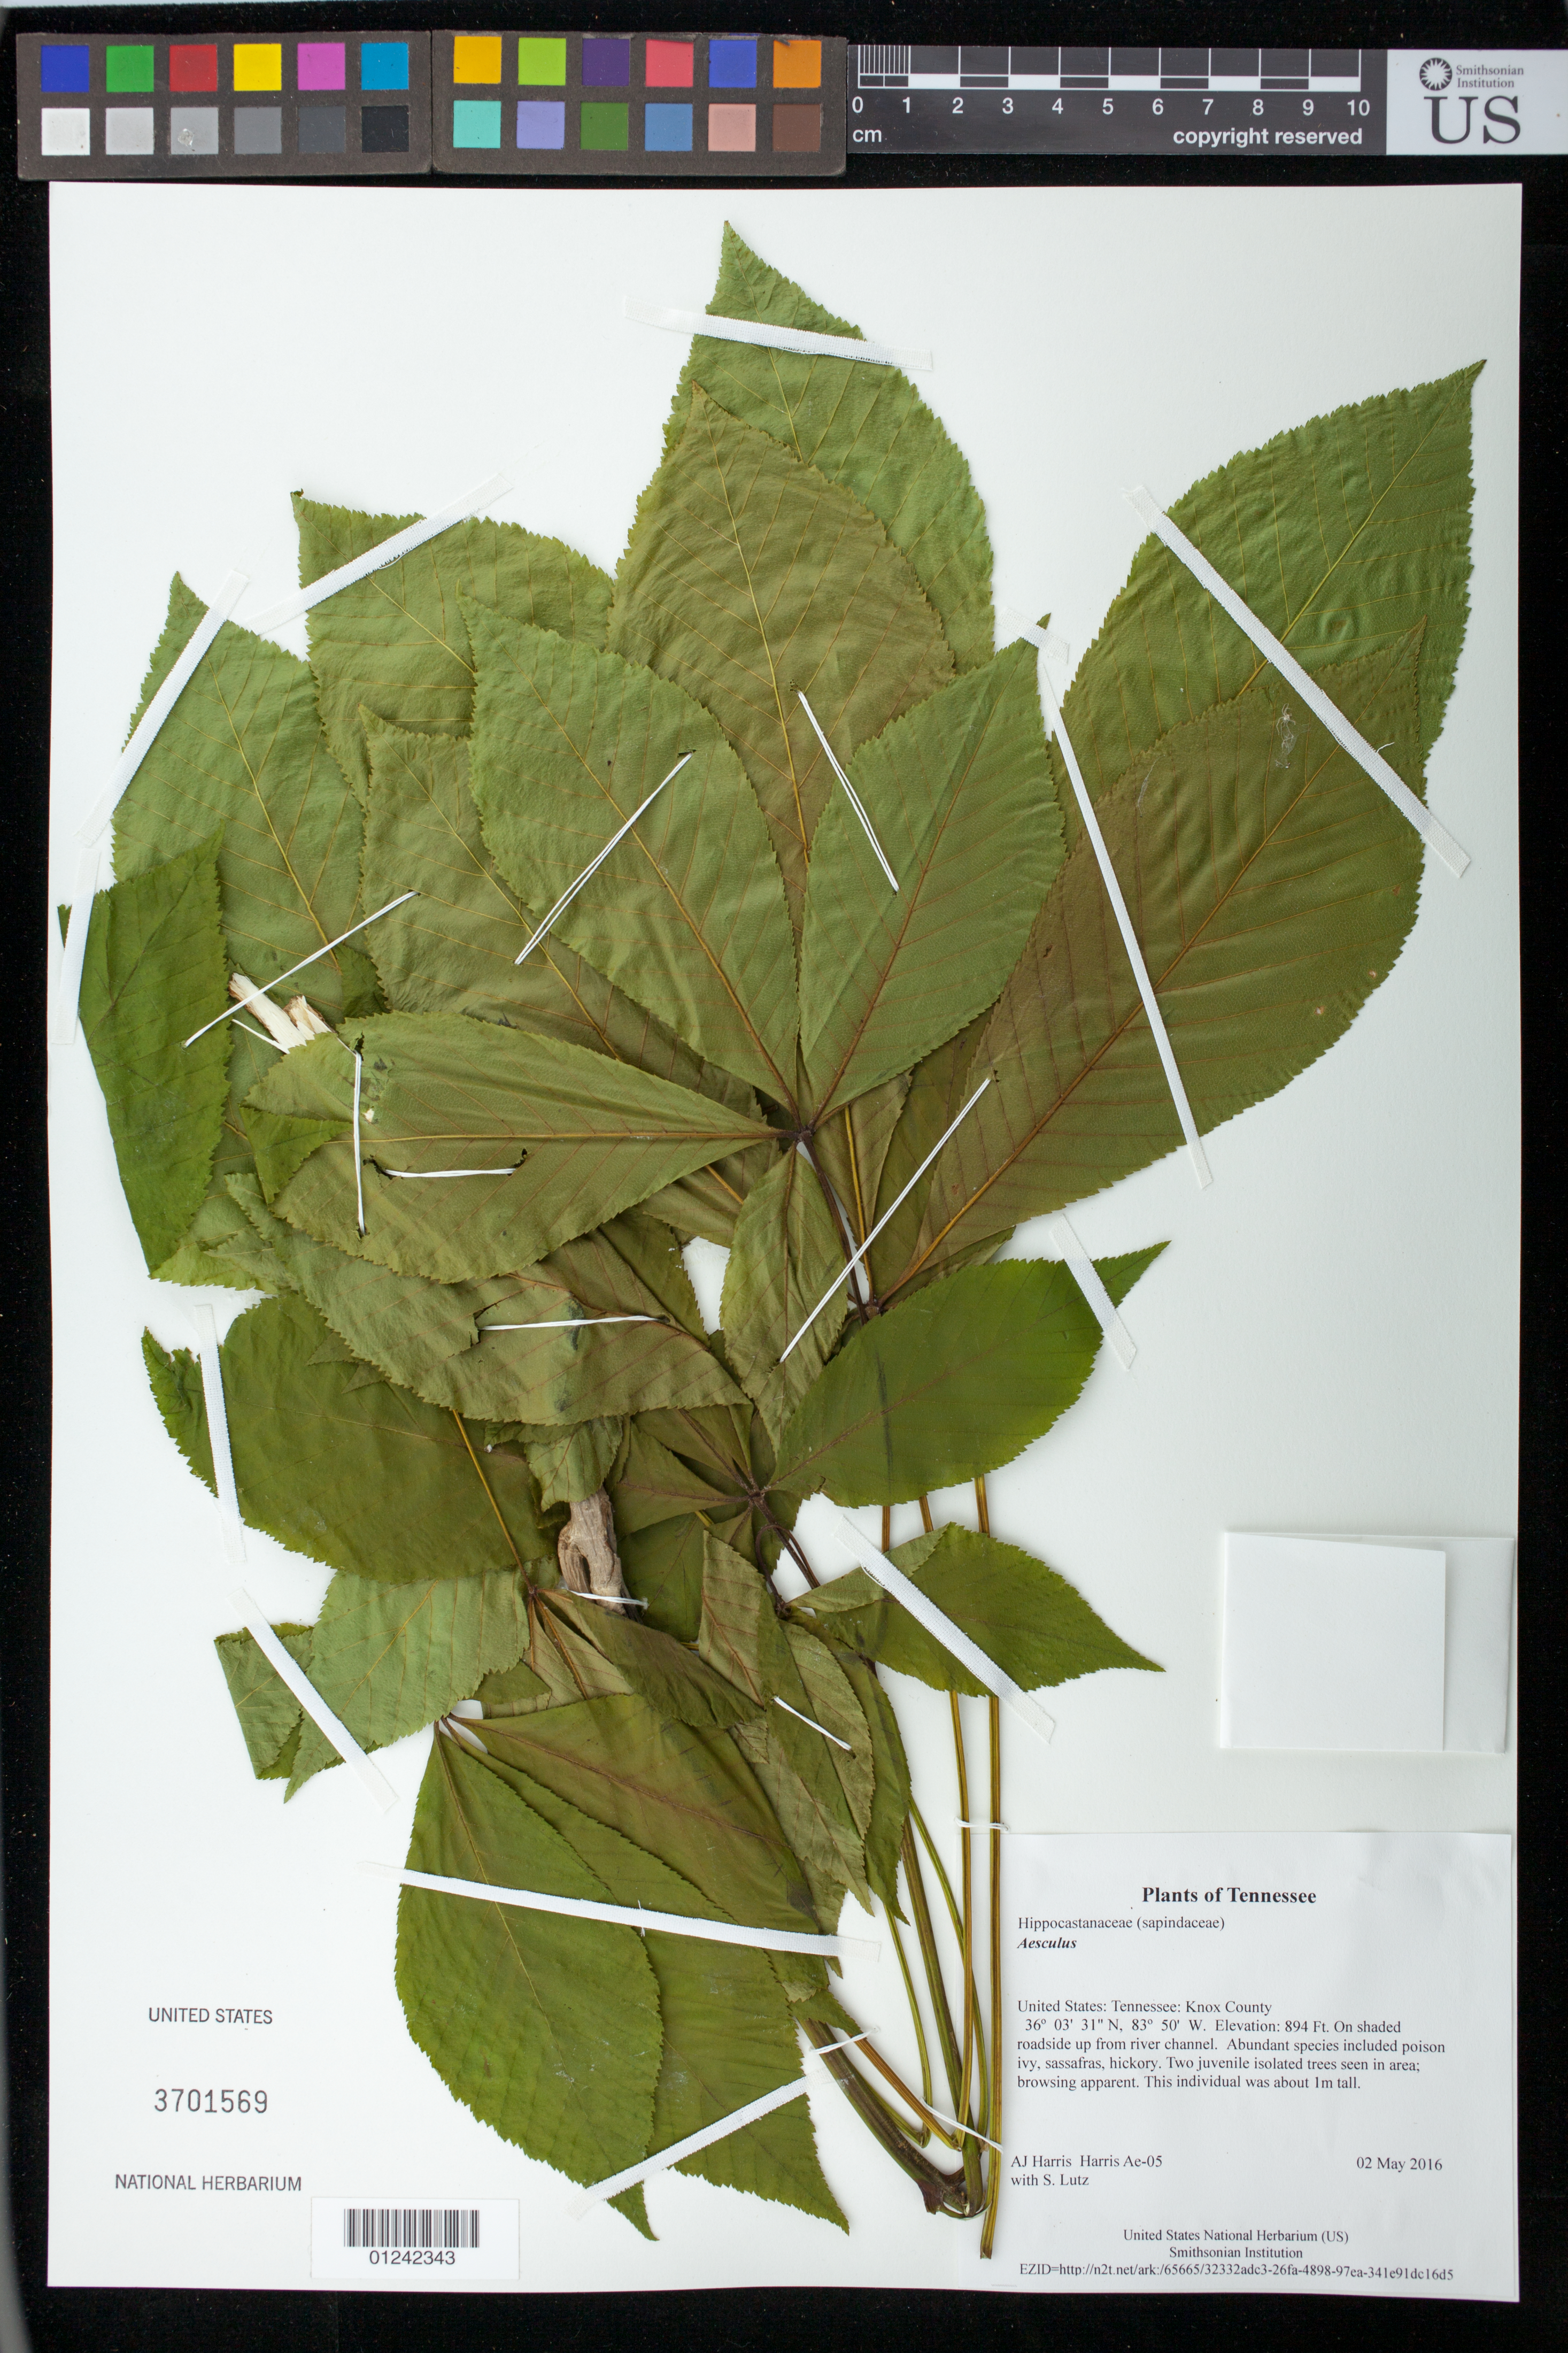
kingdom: Plantae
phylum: Tracheophyta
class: Magnoliopsida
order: Sapindales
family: Sapindaceae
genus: Aesculus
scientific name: Aesculus sp.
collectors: A. J. Harris & S. Lutz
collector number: Harris Ae-05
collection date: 2016-05-02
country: United States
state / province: Tennessee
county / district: Knox County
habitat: On shaded roadside up from river channel. Abundant species included poison ivy, sassafras, hickory.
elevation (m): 272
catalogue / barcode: US 3701569